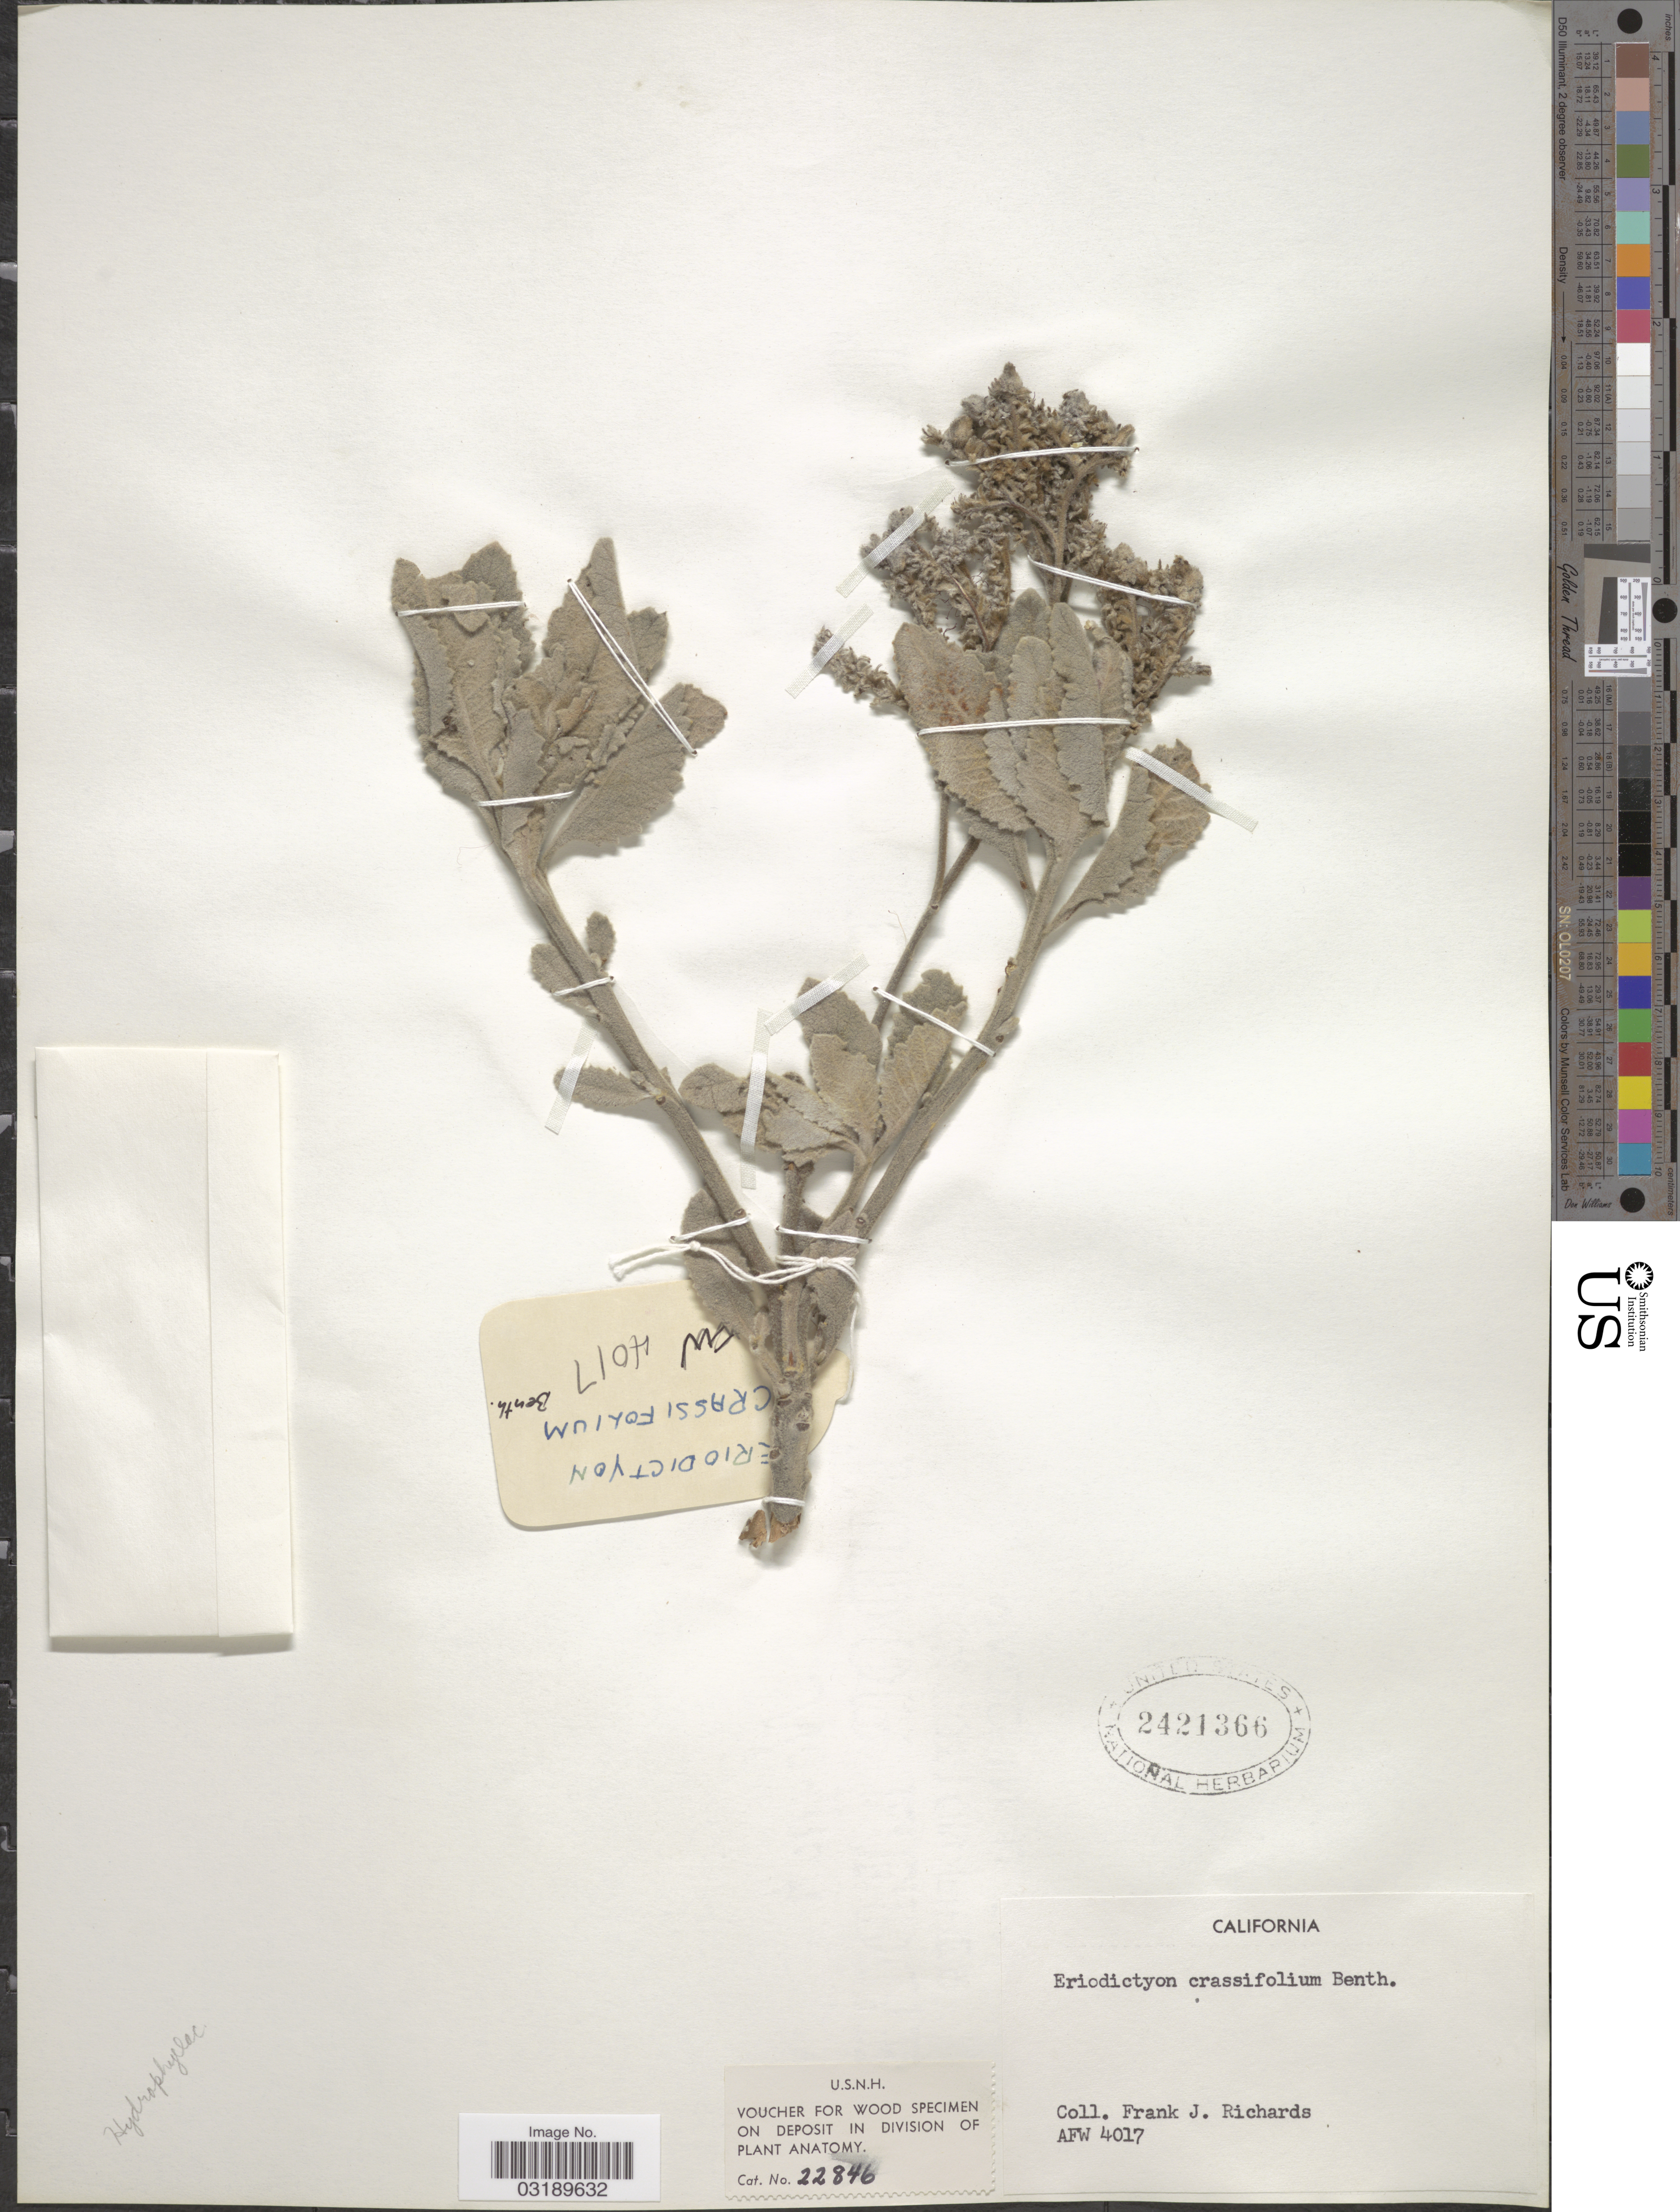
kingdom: Plantae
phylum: Tracheophyta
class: Magnoliopsida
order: Boraginales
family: Namaceae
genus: Eriodictyon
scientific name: Eriodictyon crassifolium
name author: Benth.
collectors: F. Richards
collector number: AFW4017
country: United States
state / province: California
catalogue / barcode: US 2421366